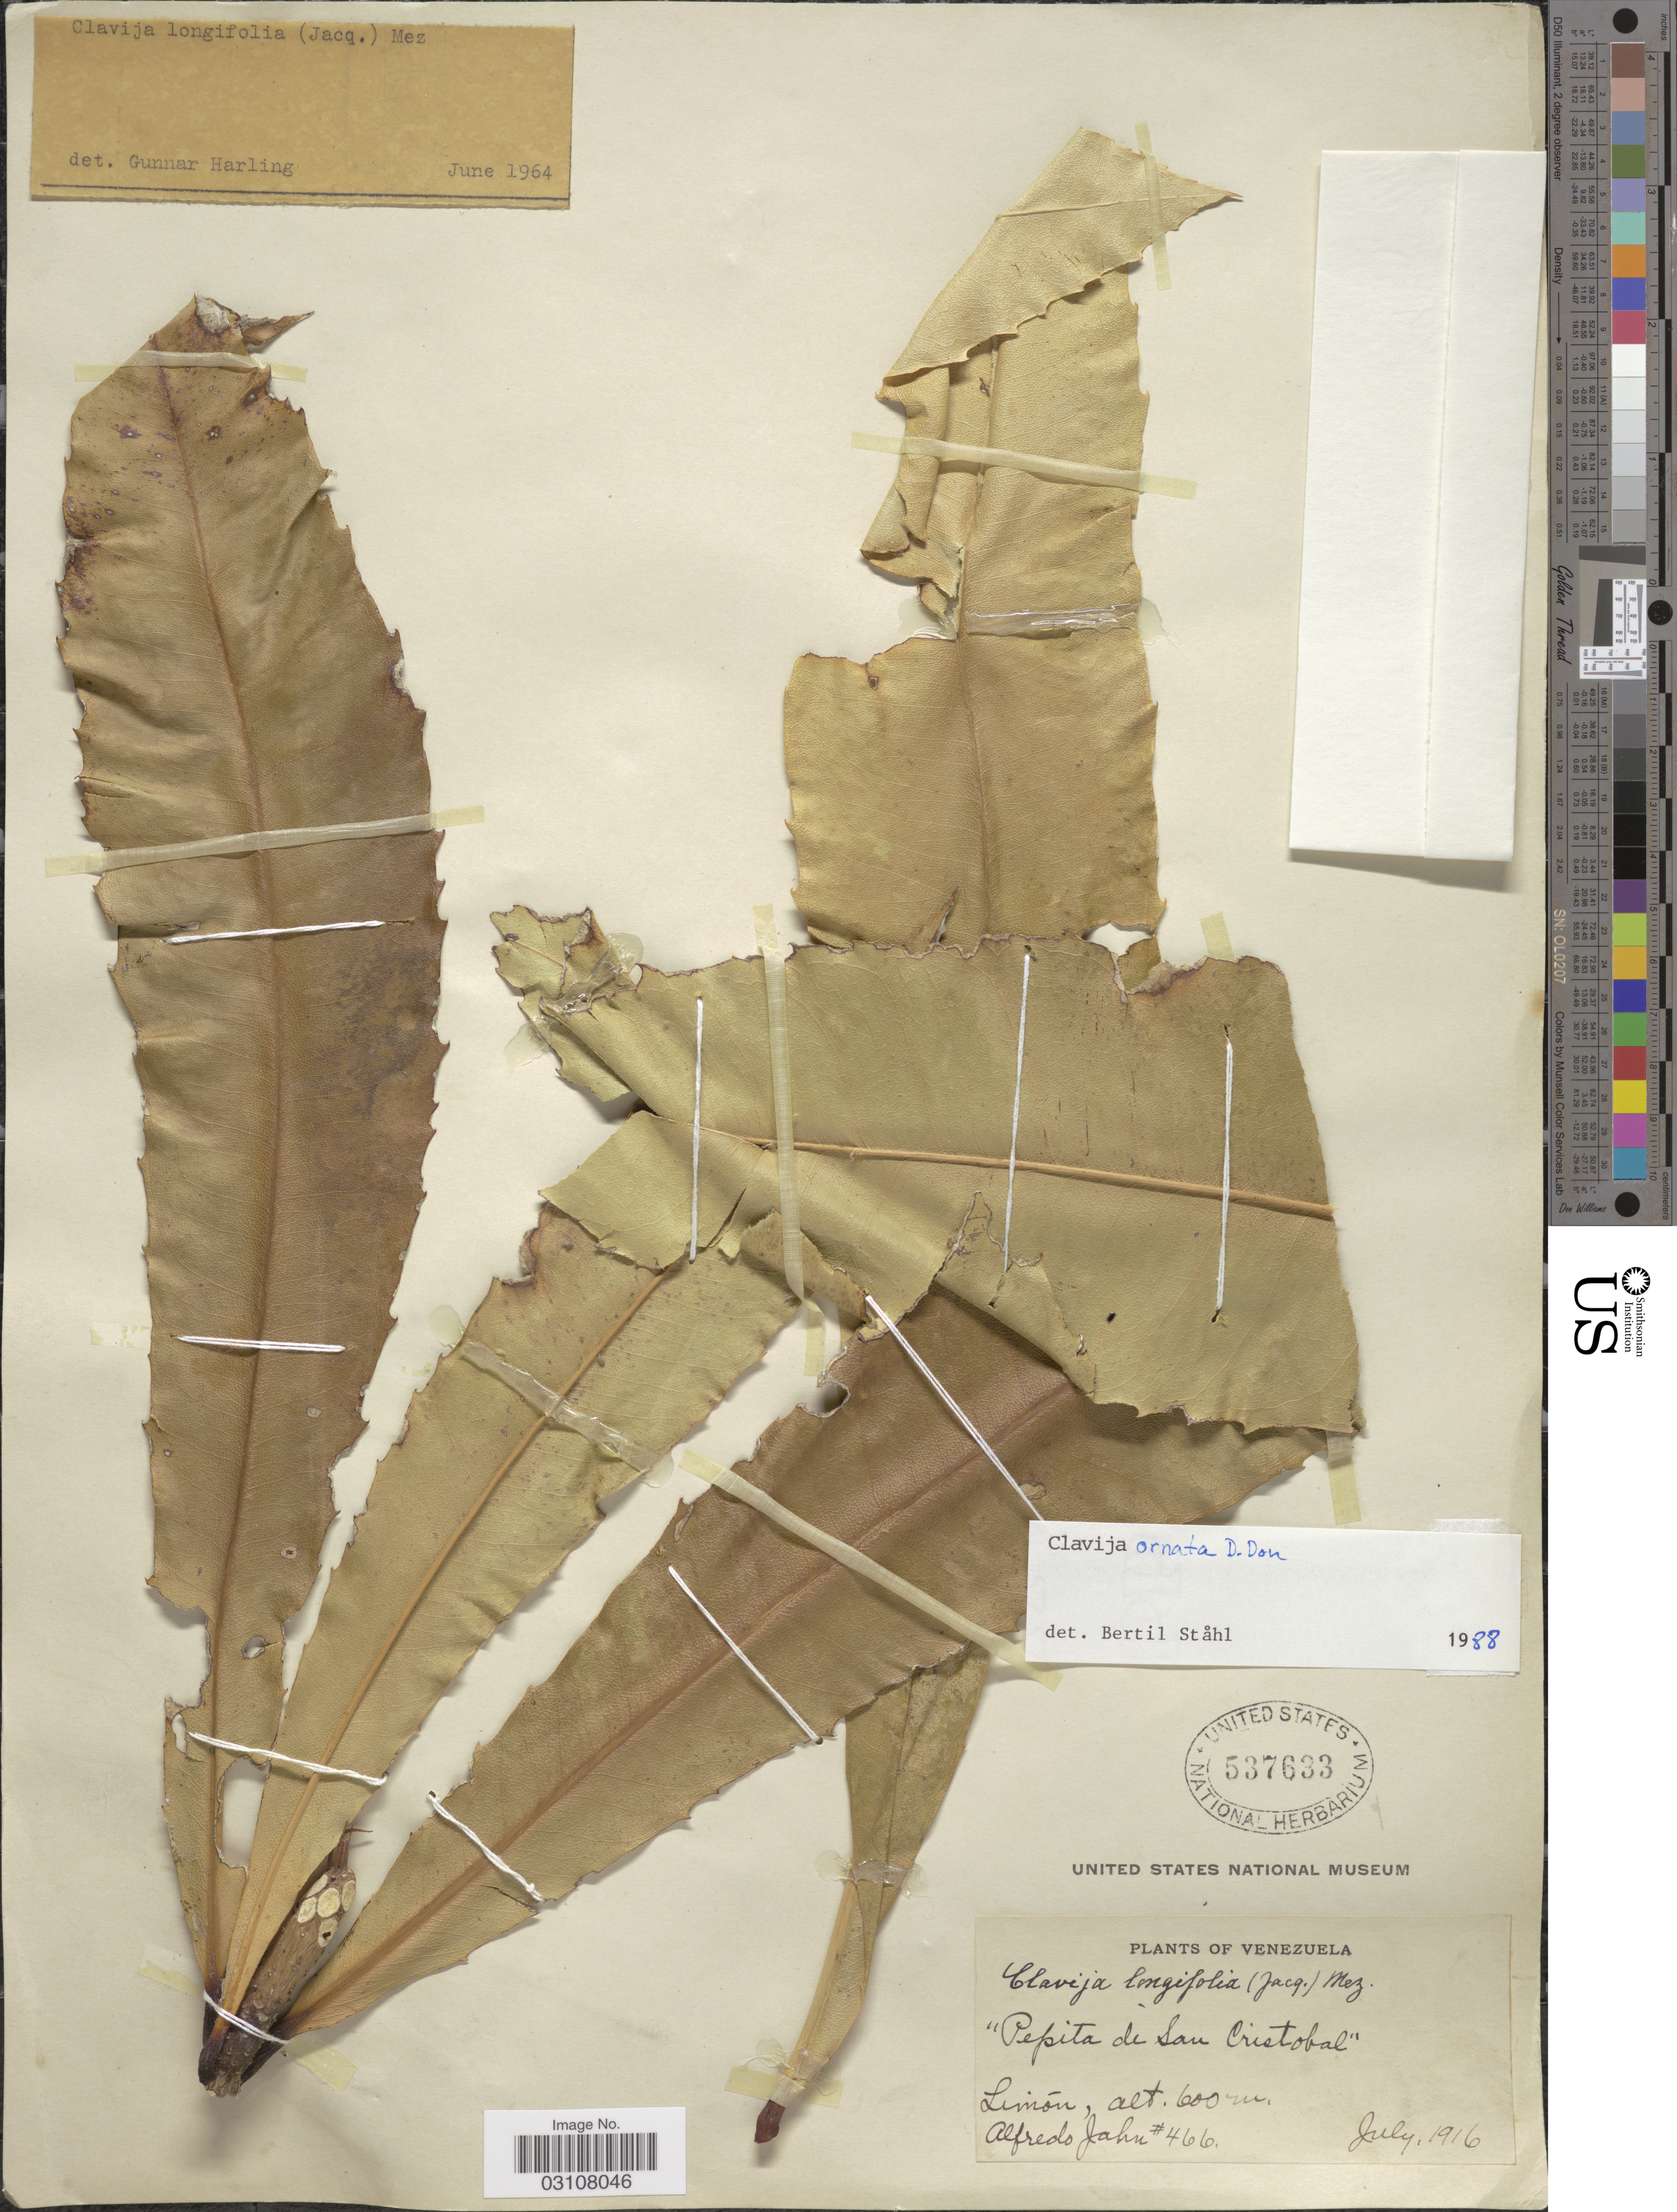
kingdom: Plantae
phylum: Tracheophyta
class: Magnoliopsida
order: Ericales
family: Primulaceae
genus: Clavija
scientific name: Clavija ornata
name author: D. Don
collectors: A. Jahn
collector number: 466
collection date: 1916-07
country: Venezuela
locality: Pepita de San Cristobal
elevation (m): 600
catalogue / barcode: US 537633